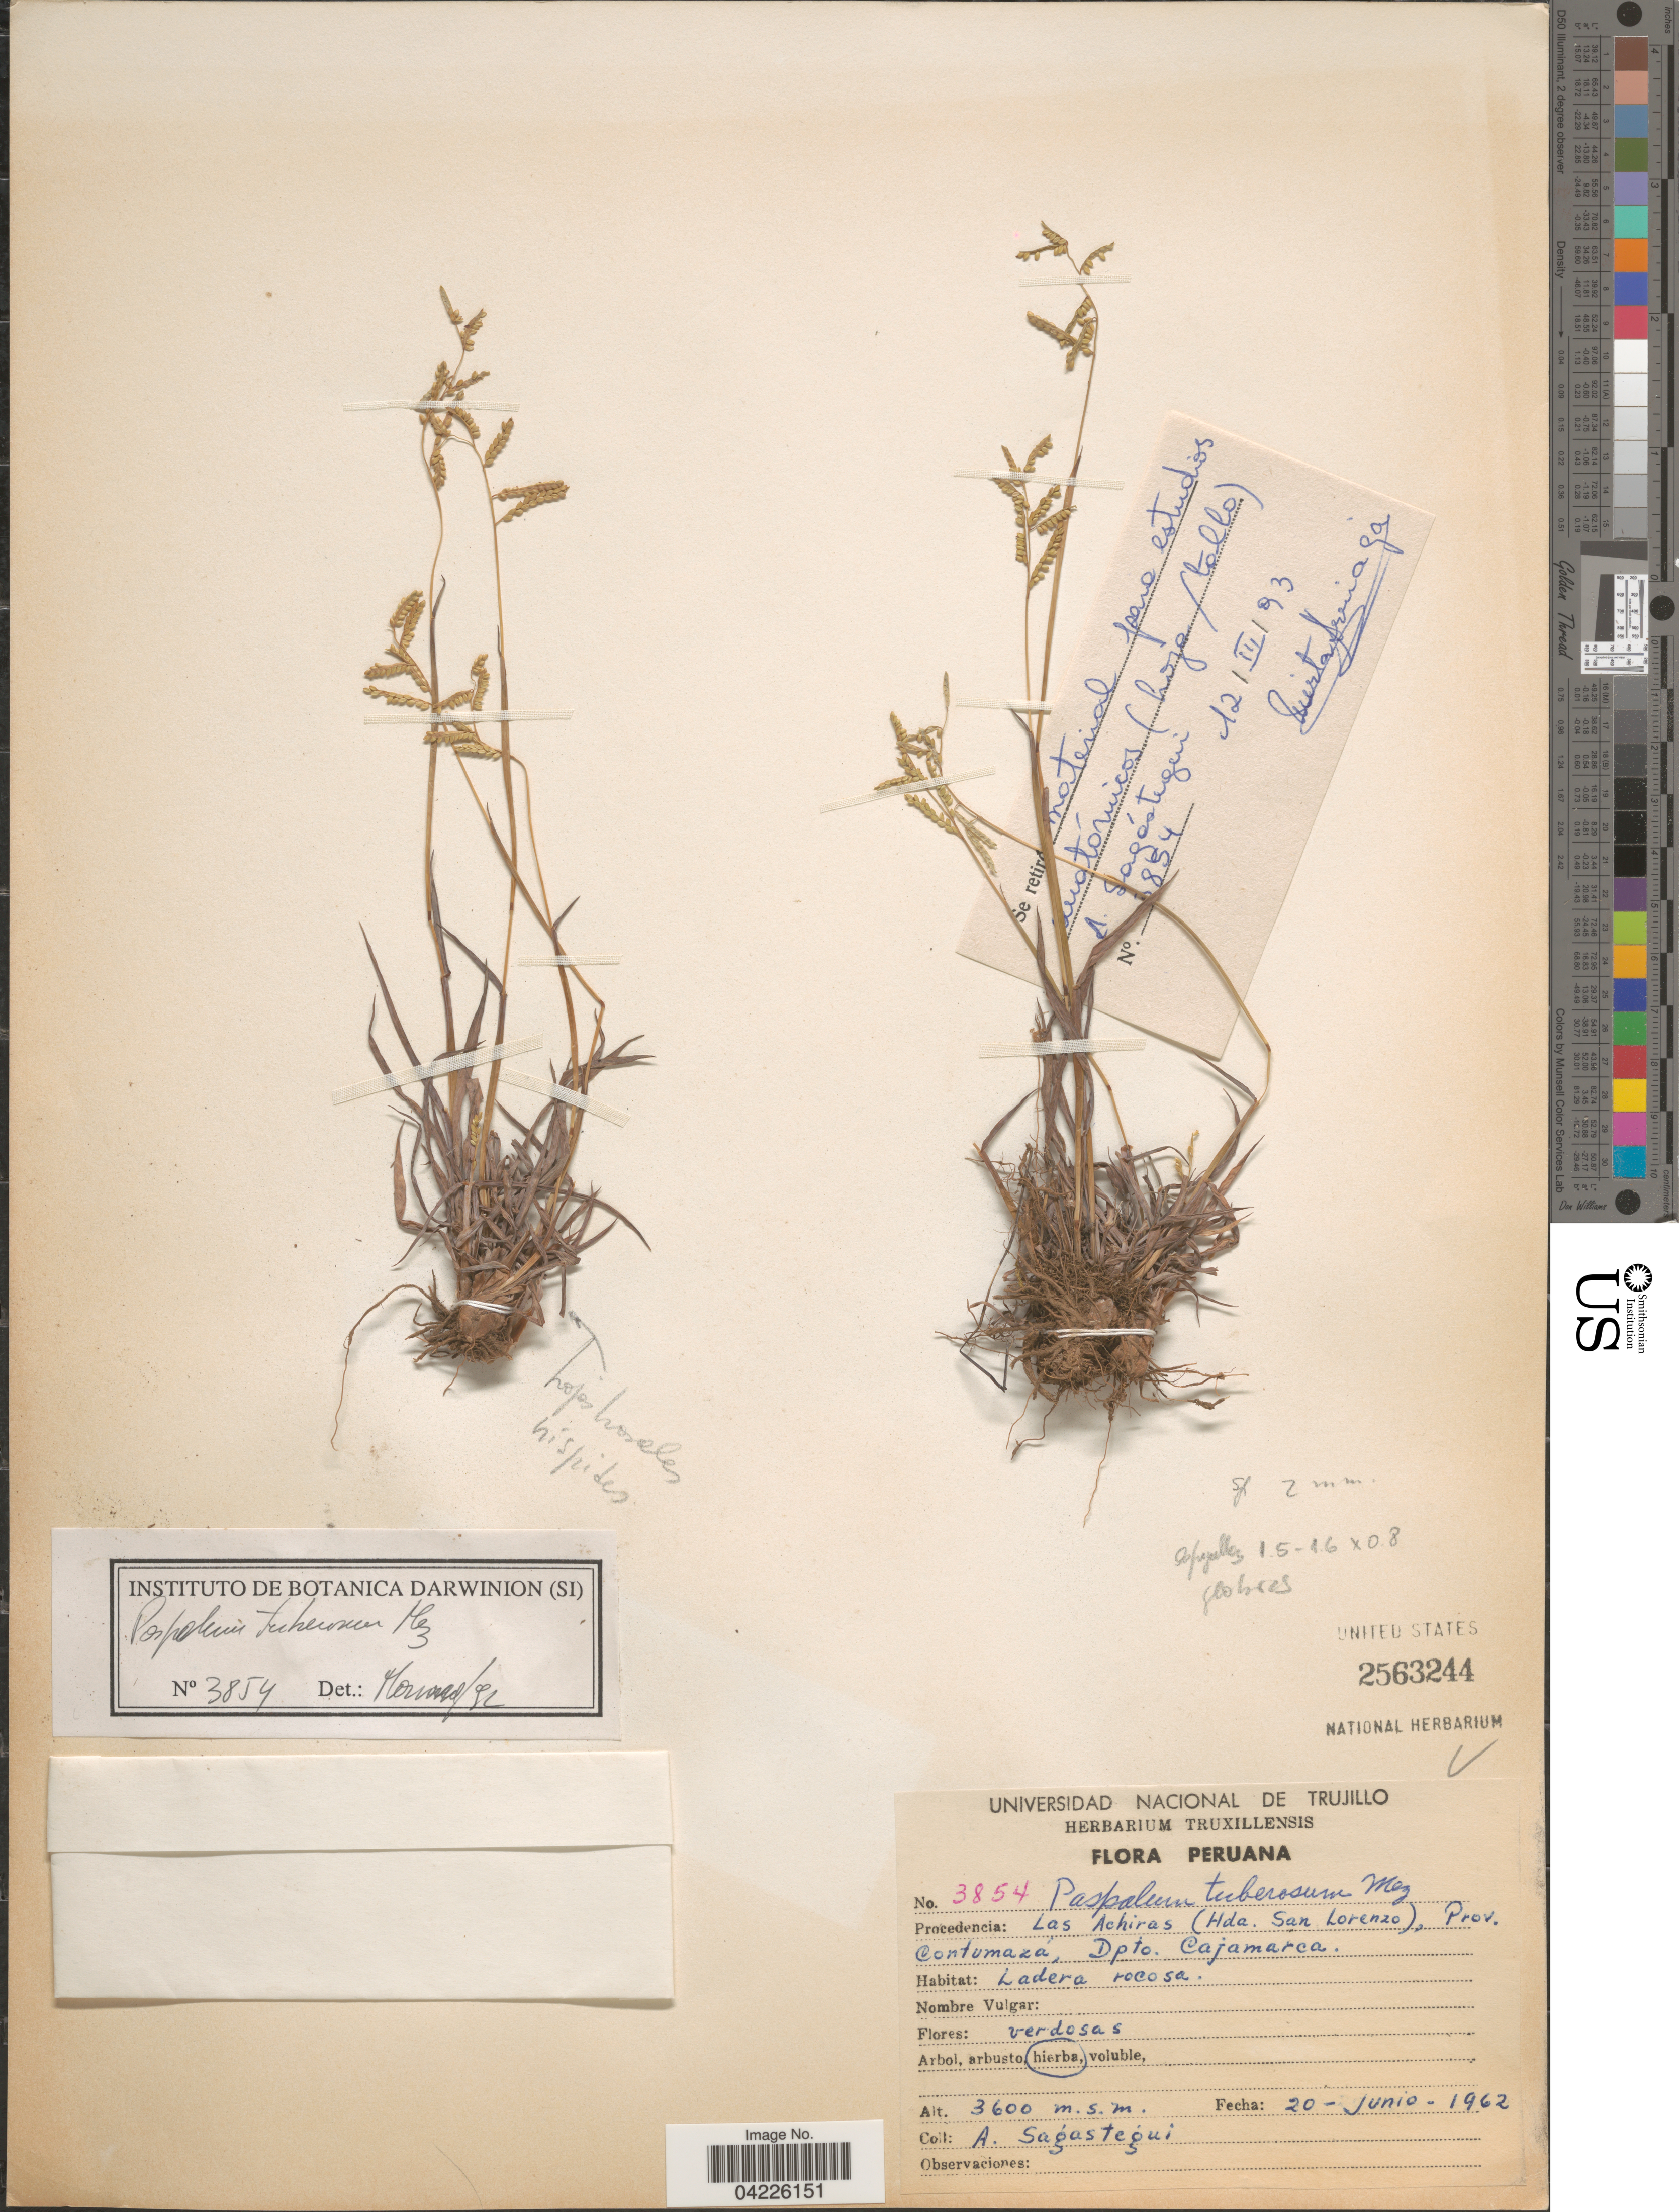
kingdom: Plantae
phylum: Tracheophyta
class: Liliopsida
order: Poales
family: Poaceae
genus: Paspalum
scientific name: Paspalum tuberosum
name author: Mez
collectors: A. Sagástequi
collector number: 3854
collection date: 1962-06-20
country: Peru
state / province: Cajamarca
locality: Procedencia: Las Achiras (Hda. San Lorenzo), Prov. Contumazá. Dpto. Cajamarca.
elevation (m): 3600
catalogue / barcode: US 2563244